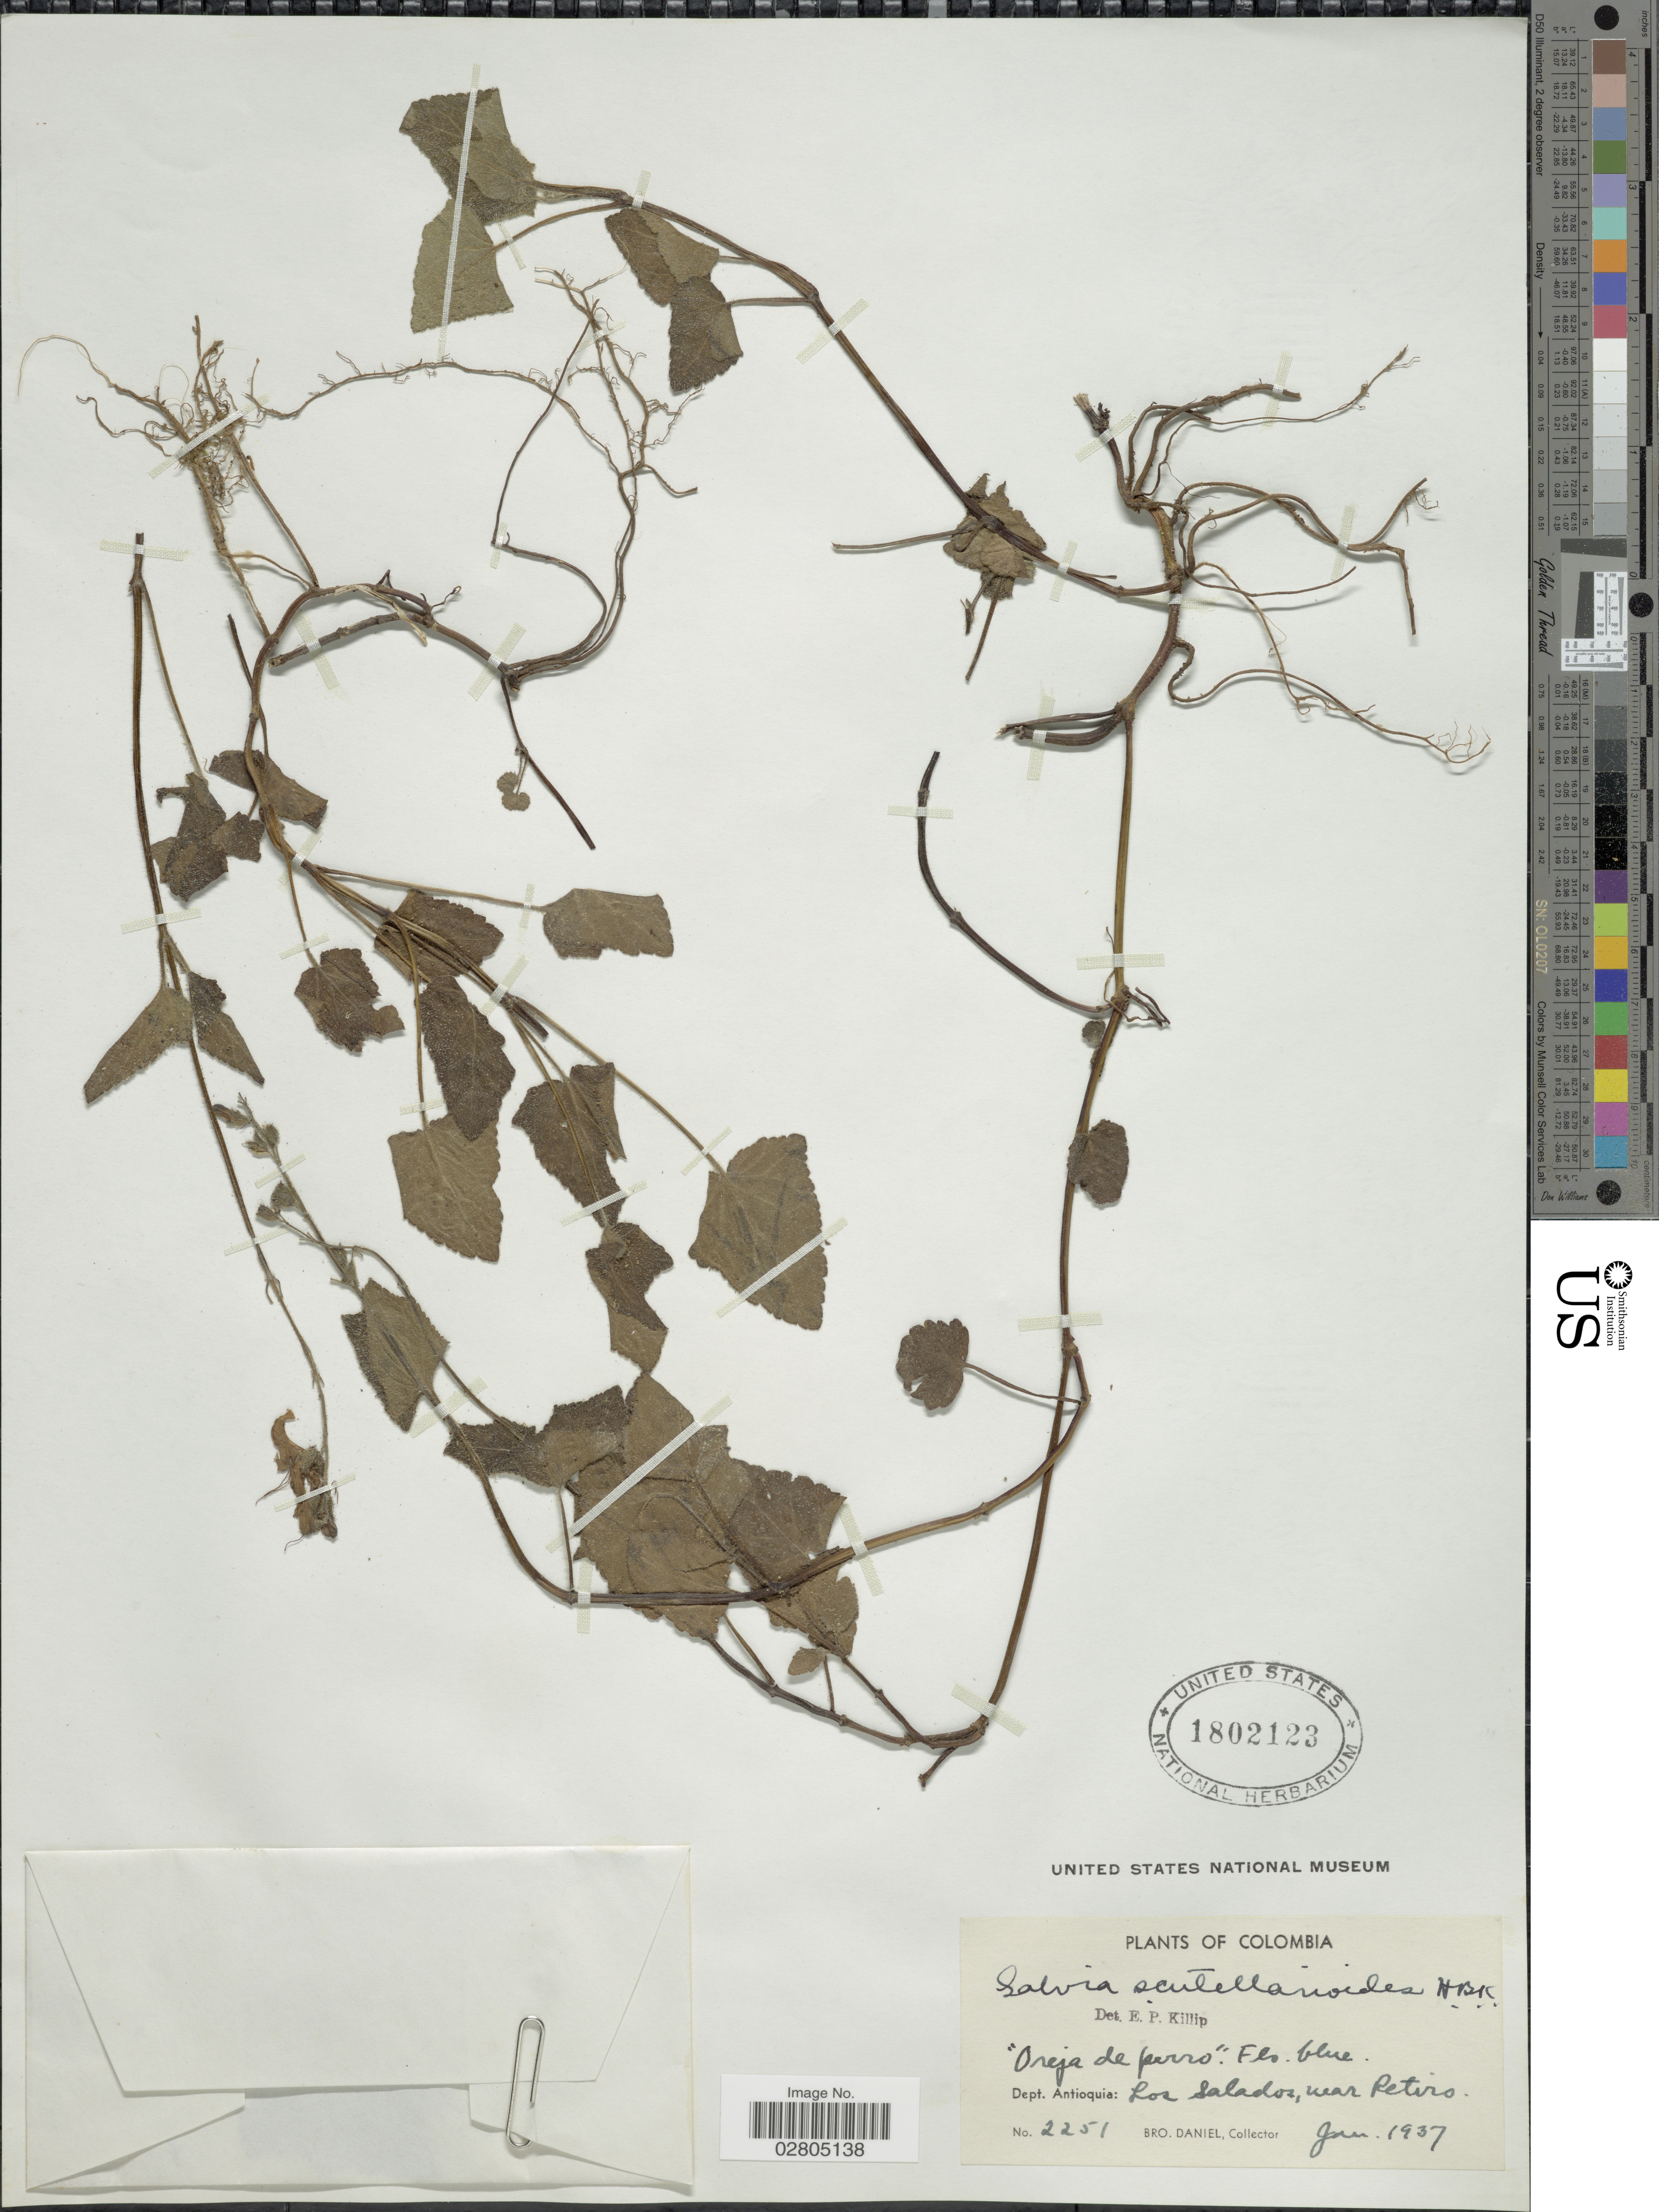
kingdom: Plantae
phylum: Tracheophyta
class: Magnoliopsida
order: Lamiales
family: Lamiaceae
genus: Salvia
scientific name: Salvia scutellarioides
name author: Kunth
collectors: Bro. Daniel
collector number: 2251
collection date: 1937-01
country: Colombia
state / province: Antioquia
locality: Dept. Antioquia, Los salados, near Petiro.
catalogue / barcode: US 1802123